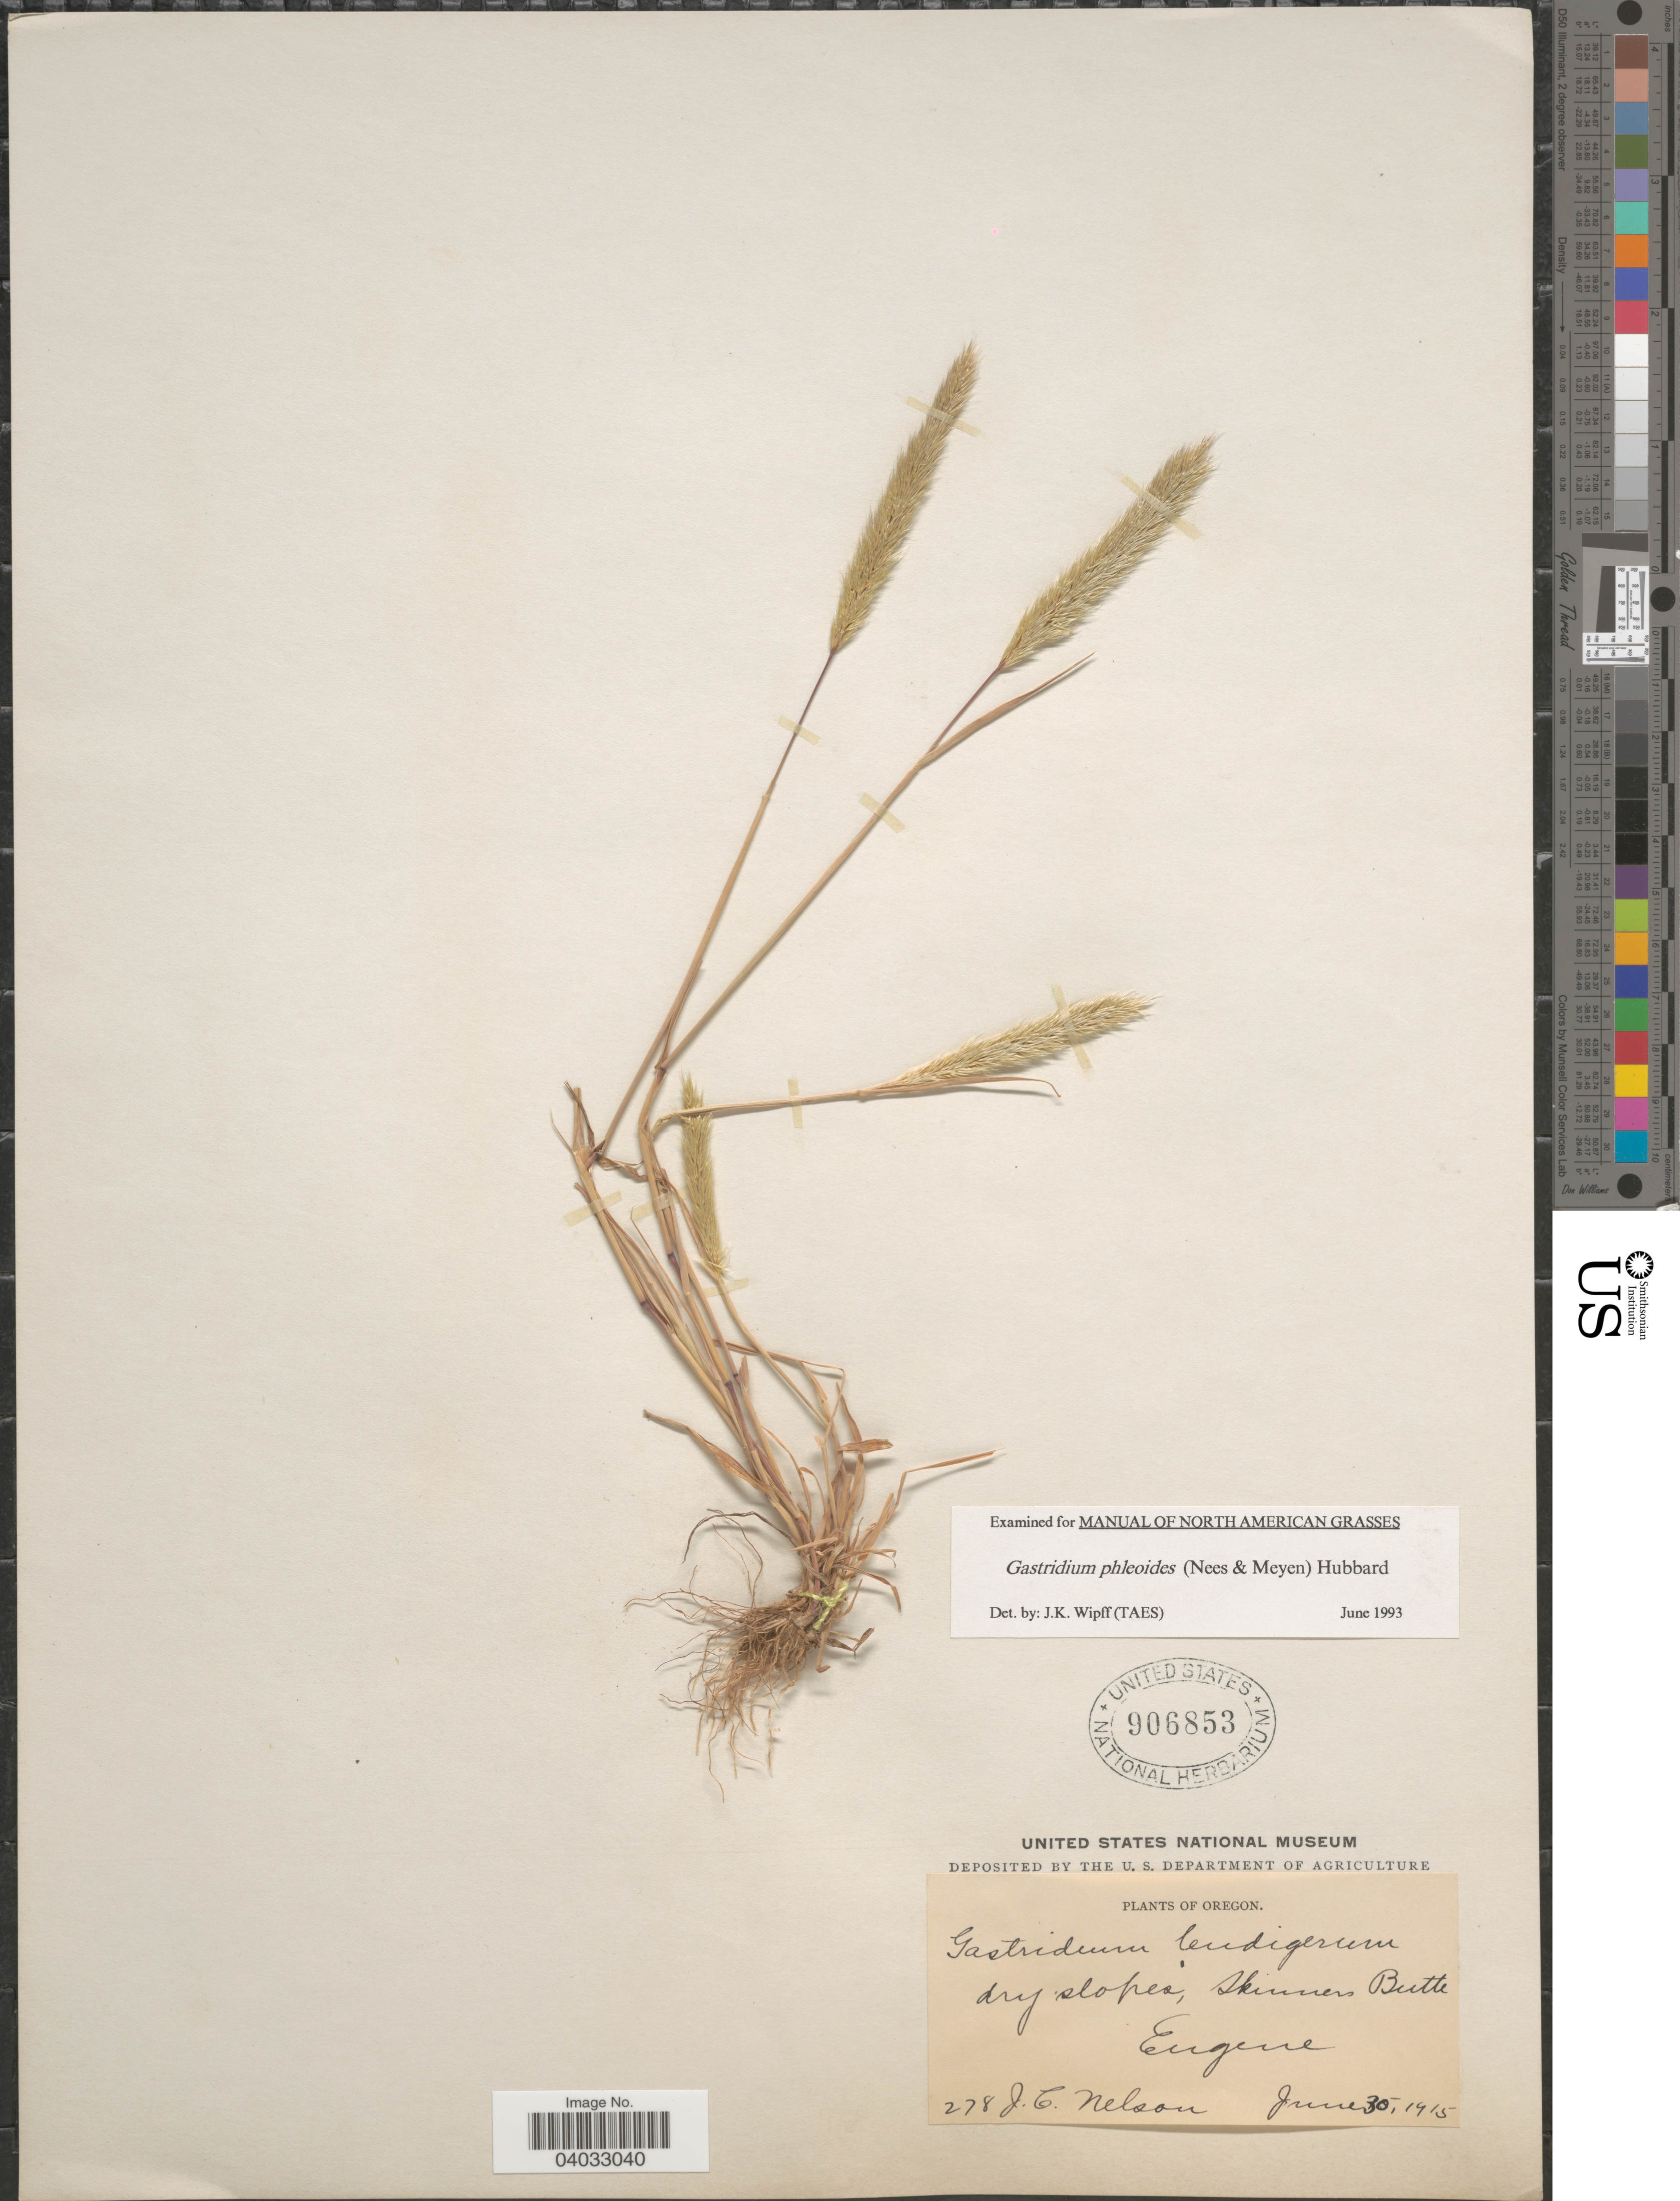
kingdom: Plantae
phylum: Tracheophyta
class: Liliopsida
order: Poales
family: Poaceae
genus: Gastridium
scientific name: Gastridium phleoides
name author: (Nees) C.E. Hubb.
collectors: J. C. Nelson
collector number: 278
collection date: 1915-06-30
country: United States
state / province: Oregon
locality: Skinners Butte. Eugene.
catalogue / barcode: US 906853